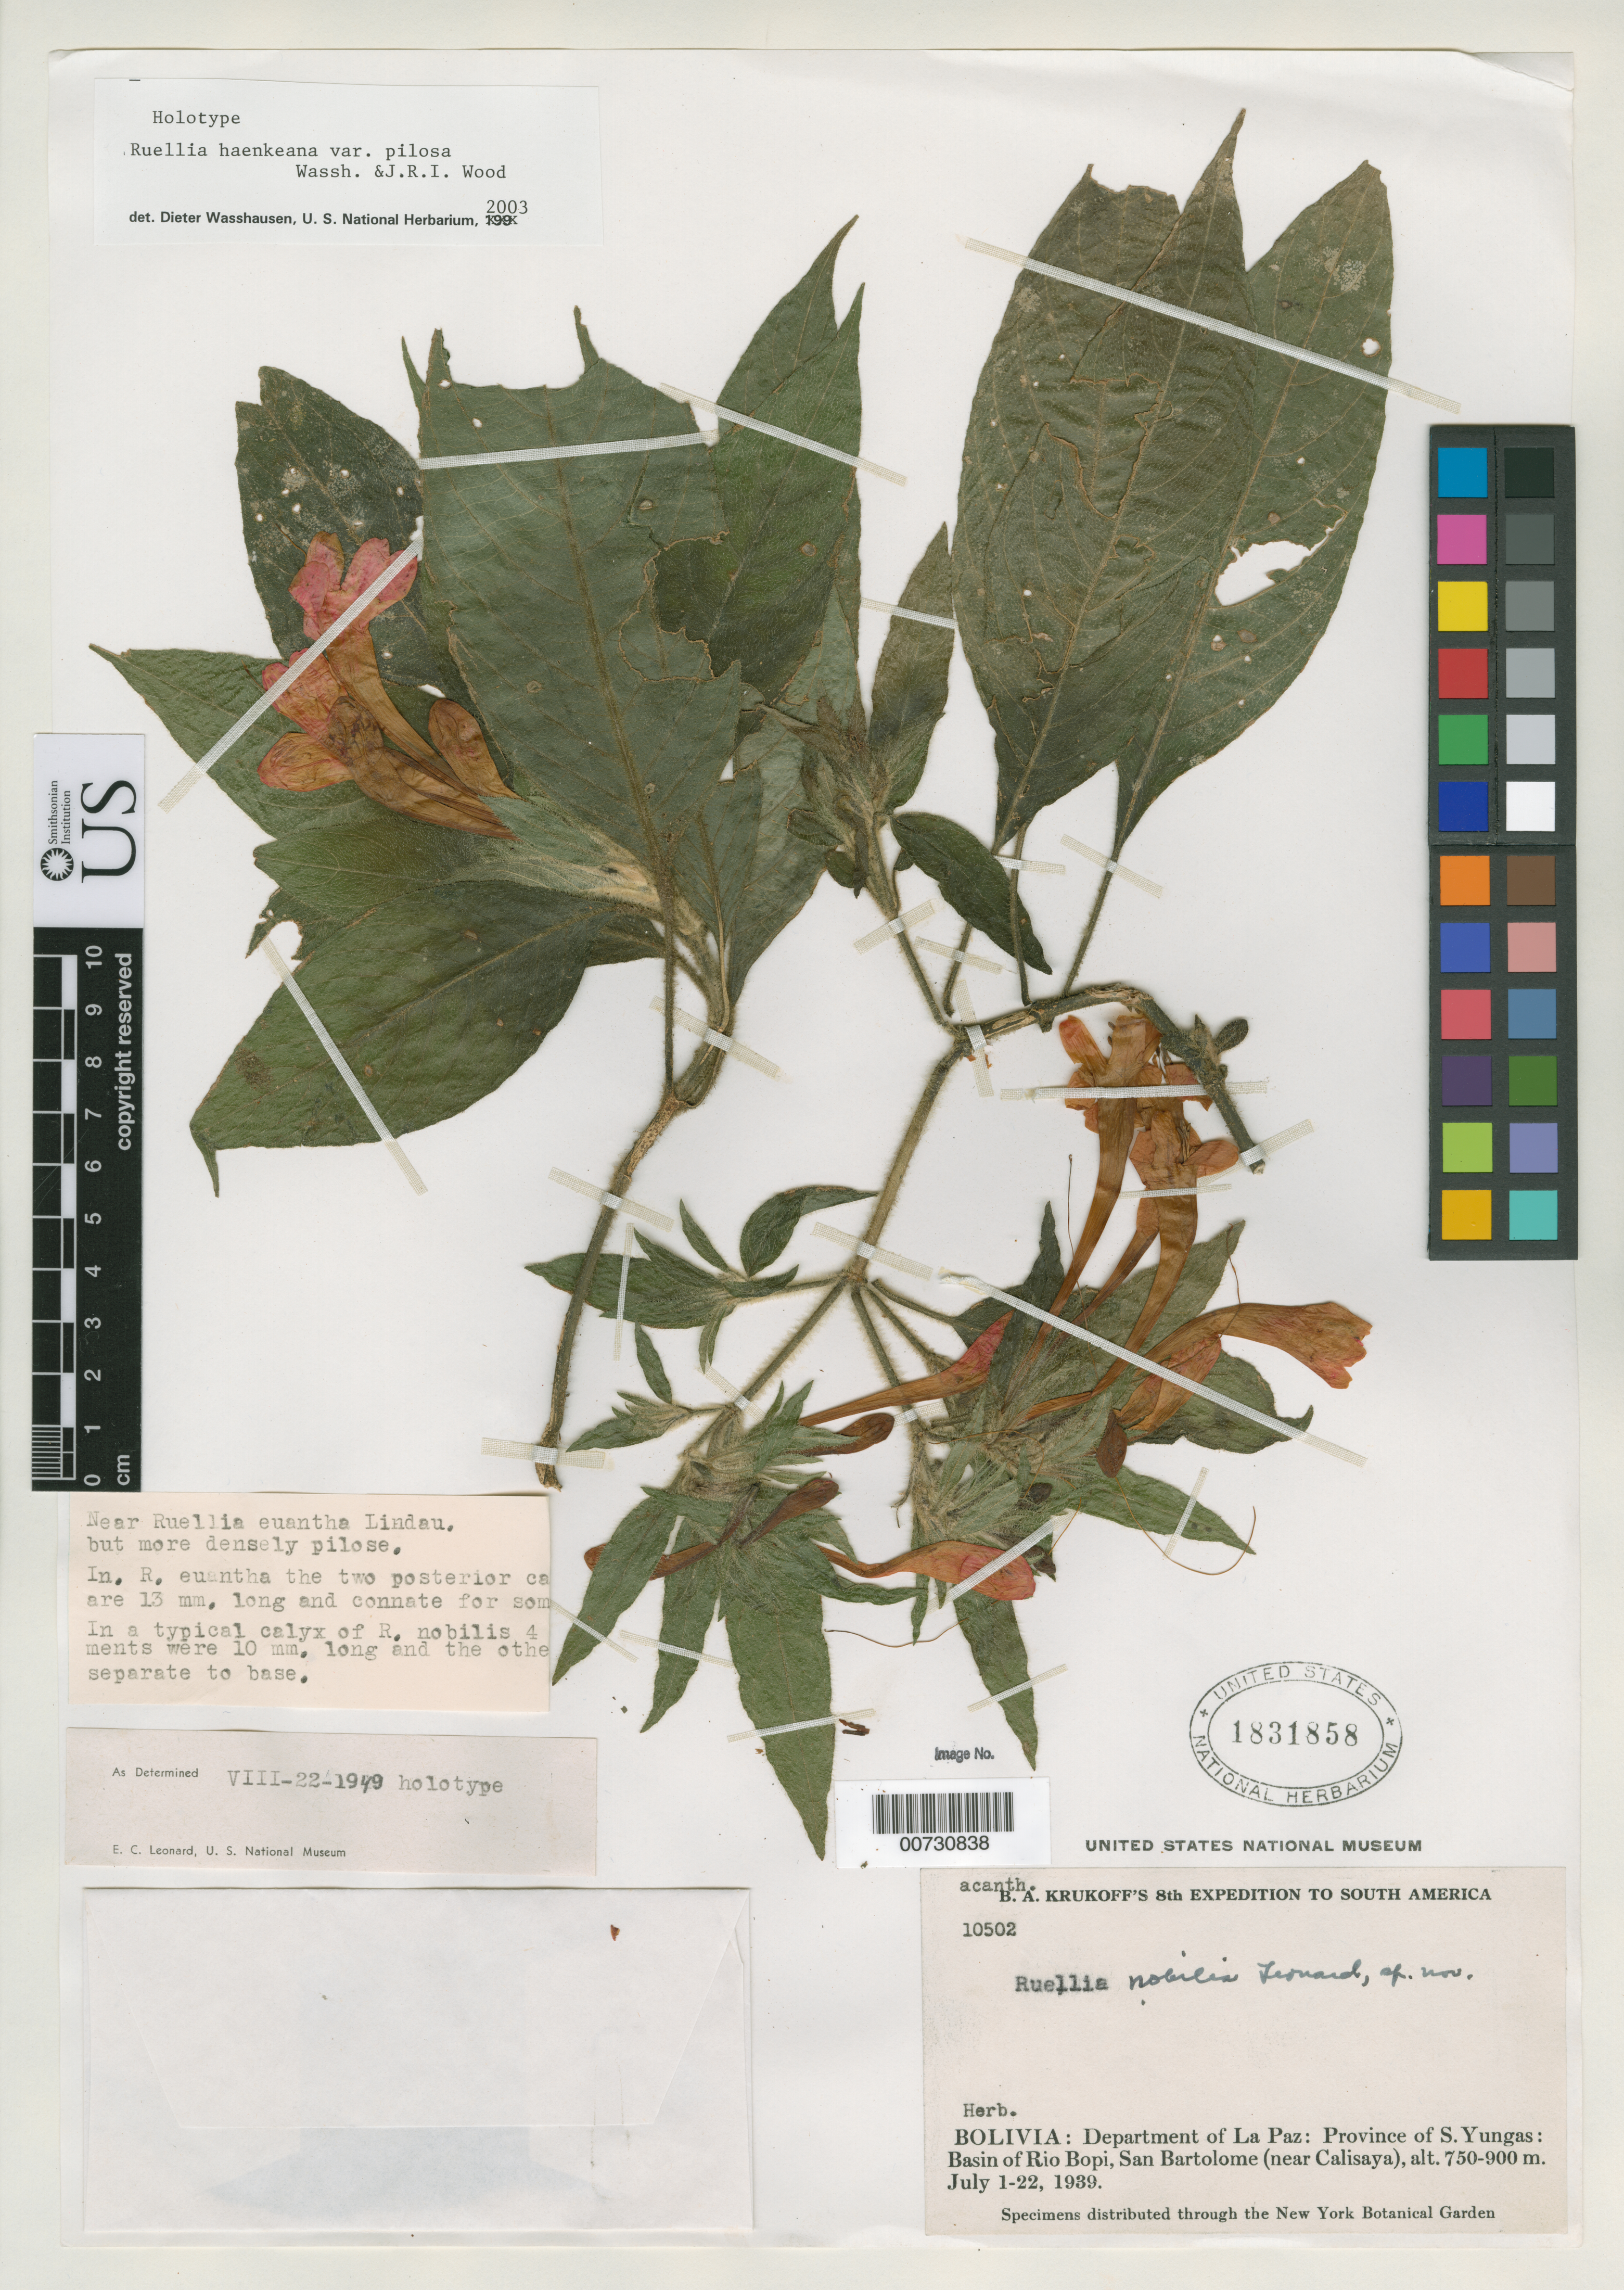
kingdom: Plantae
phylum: Tracheophyta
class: Magnoliopsida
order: Lamiales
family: Acanthaceae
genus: Ruellia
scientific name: Ruellia haenkeana var. pilosa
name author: Wassh. & J.R.I. Wood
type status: Holotype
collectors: B. A. Krukoff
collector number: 10502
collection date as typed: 1 Jul 1939 to 22 Jul 1939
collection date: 1939-07-01/1939-07-22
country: Bolivia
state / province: La Paz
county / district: Sud Yungas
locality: Basin of Rio Bopi, San Bartolome (near Calisaya)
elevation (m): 750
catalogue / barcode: US 1831858